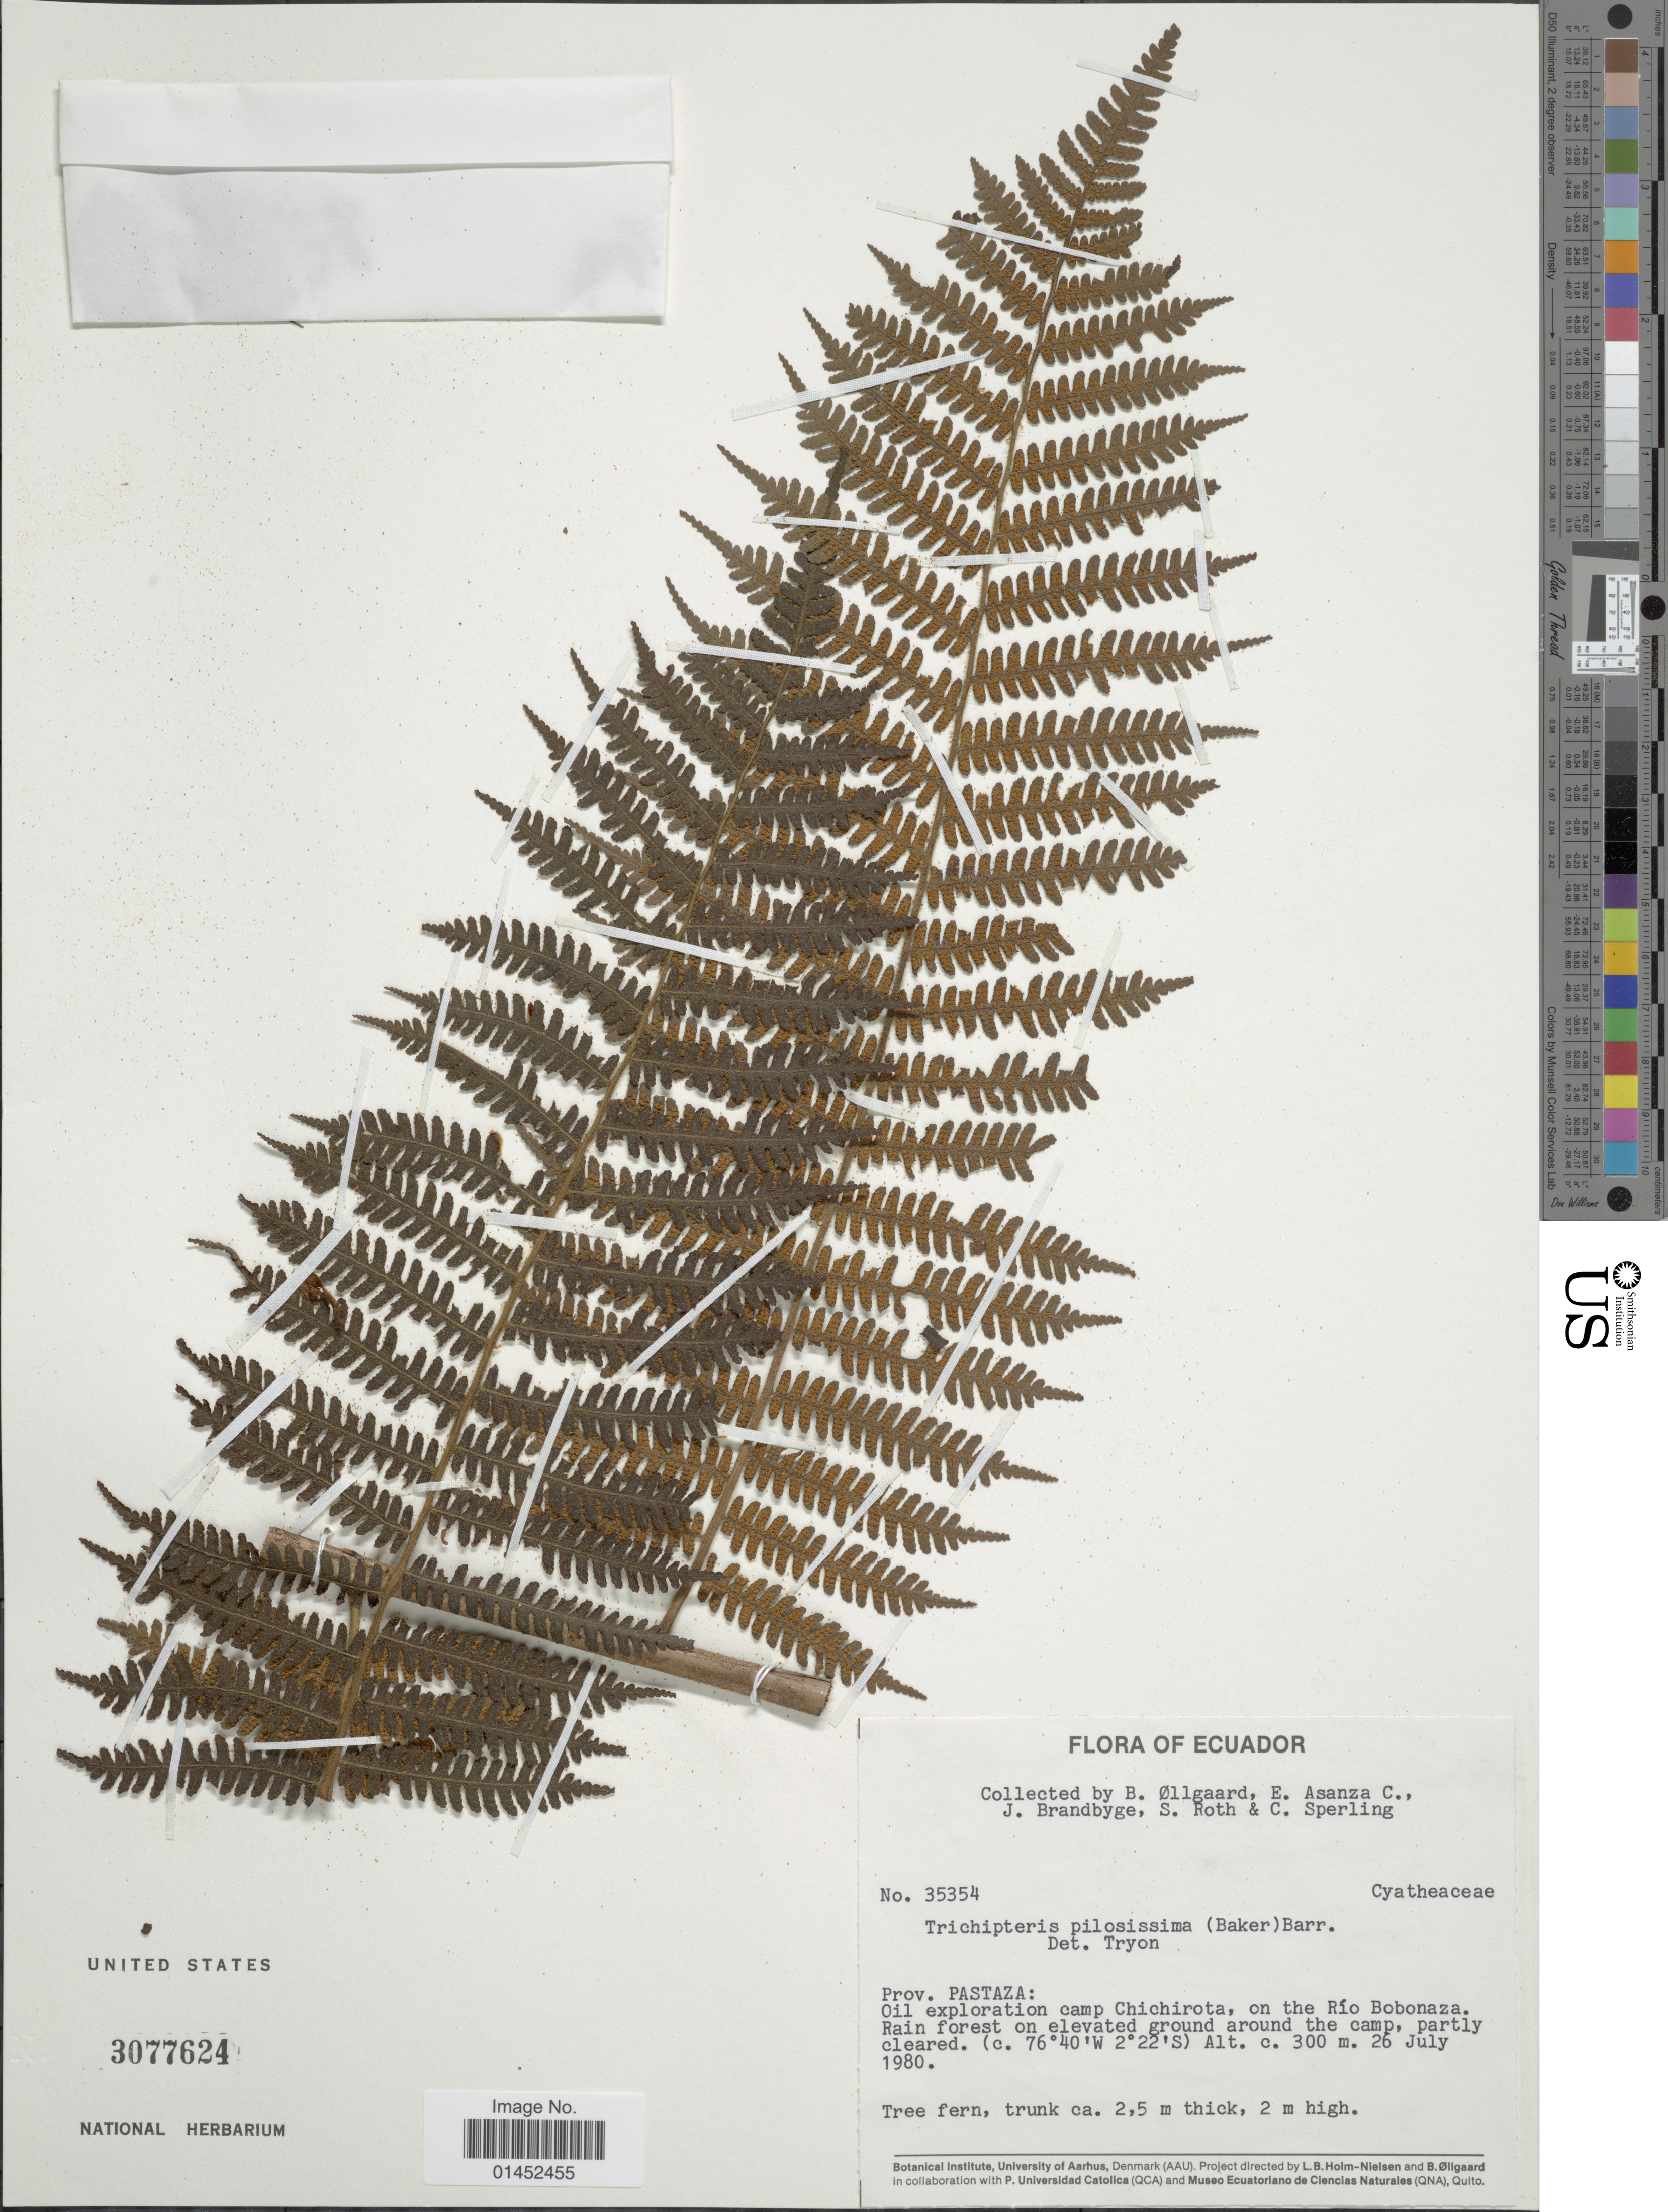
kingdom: Plantae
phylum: Tracheophyta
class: Polypodiopsida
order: Cyatheales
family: Cyatheaceae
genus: Cyathea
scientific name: Cyathea pilosissima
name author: (Baker) Domin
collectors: B. Øllgaard, E. Asanza C., J. Brandbyge, S. Roth & C. Sperling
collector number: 35354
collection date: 1980-07-26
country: Ecuador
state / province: Pastaza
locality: Oil exploration camp Chichirota, on the Río Bobonaza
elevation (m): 300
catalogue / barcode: US 3077624